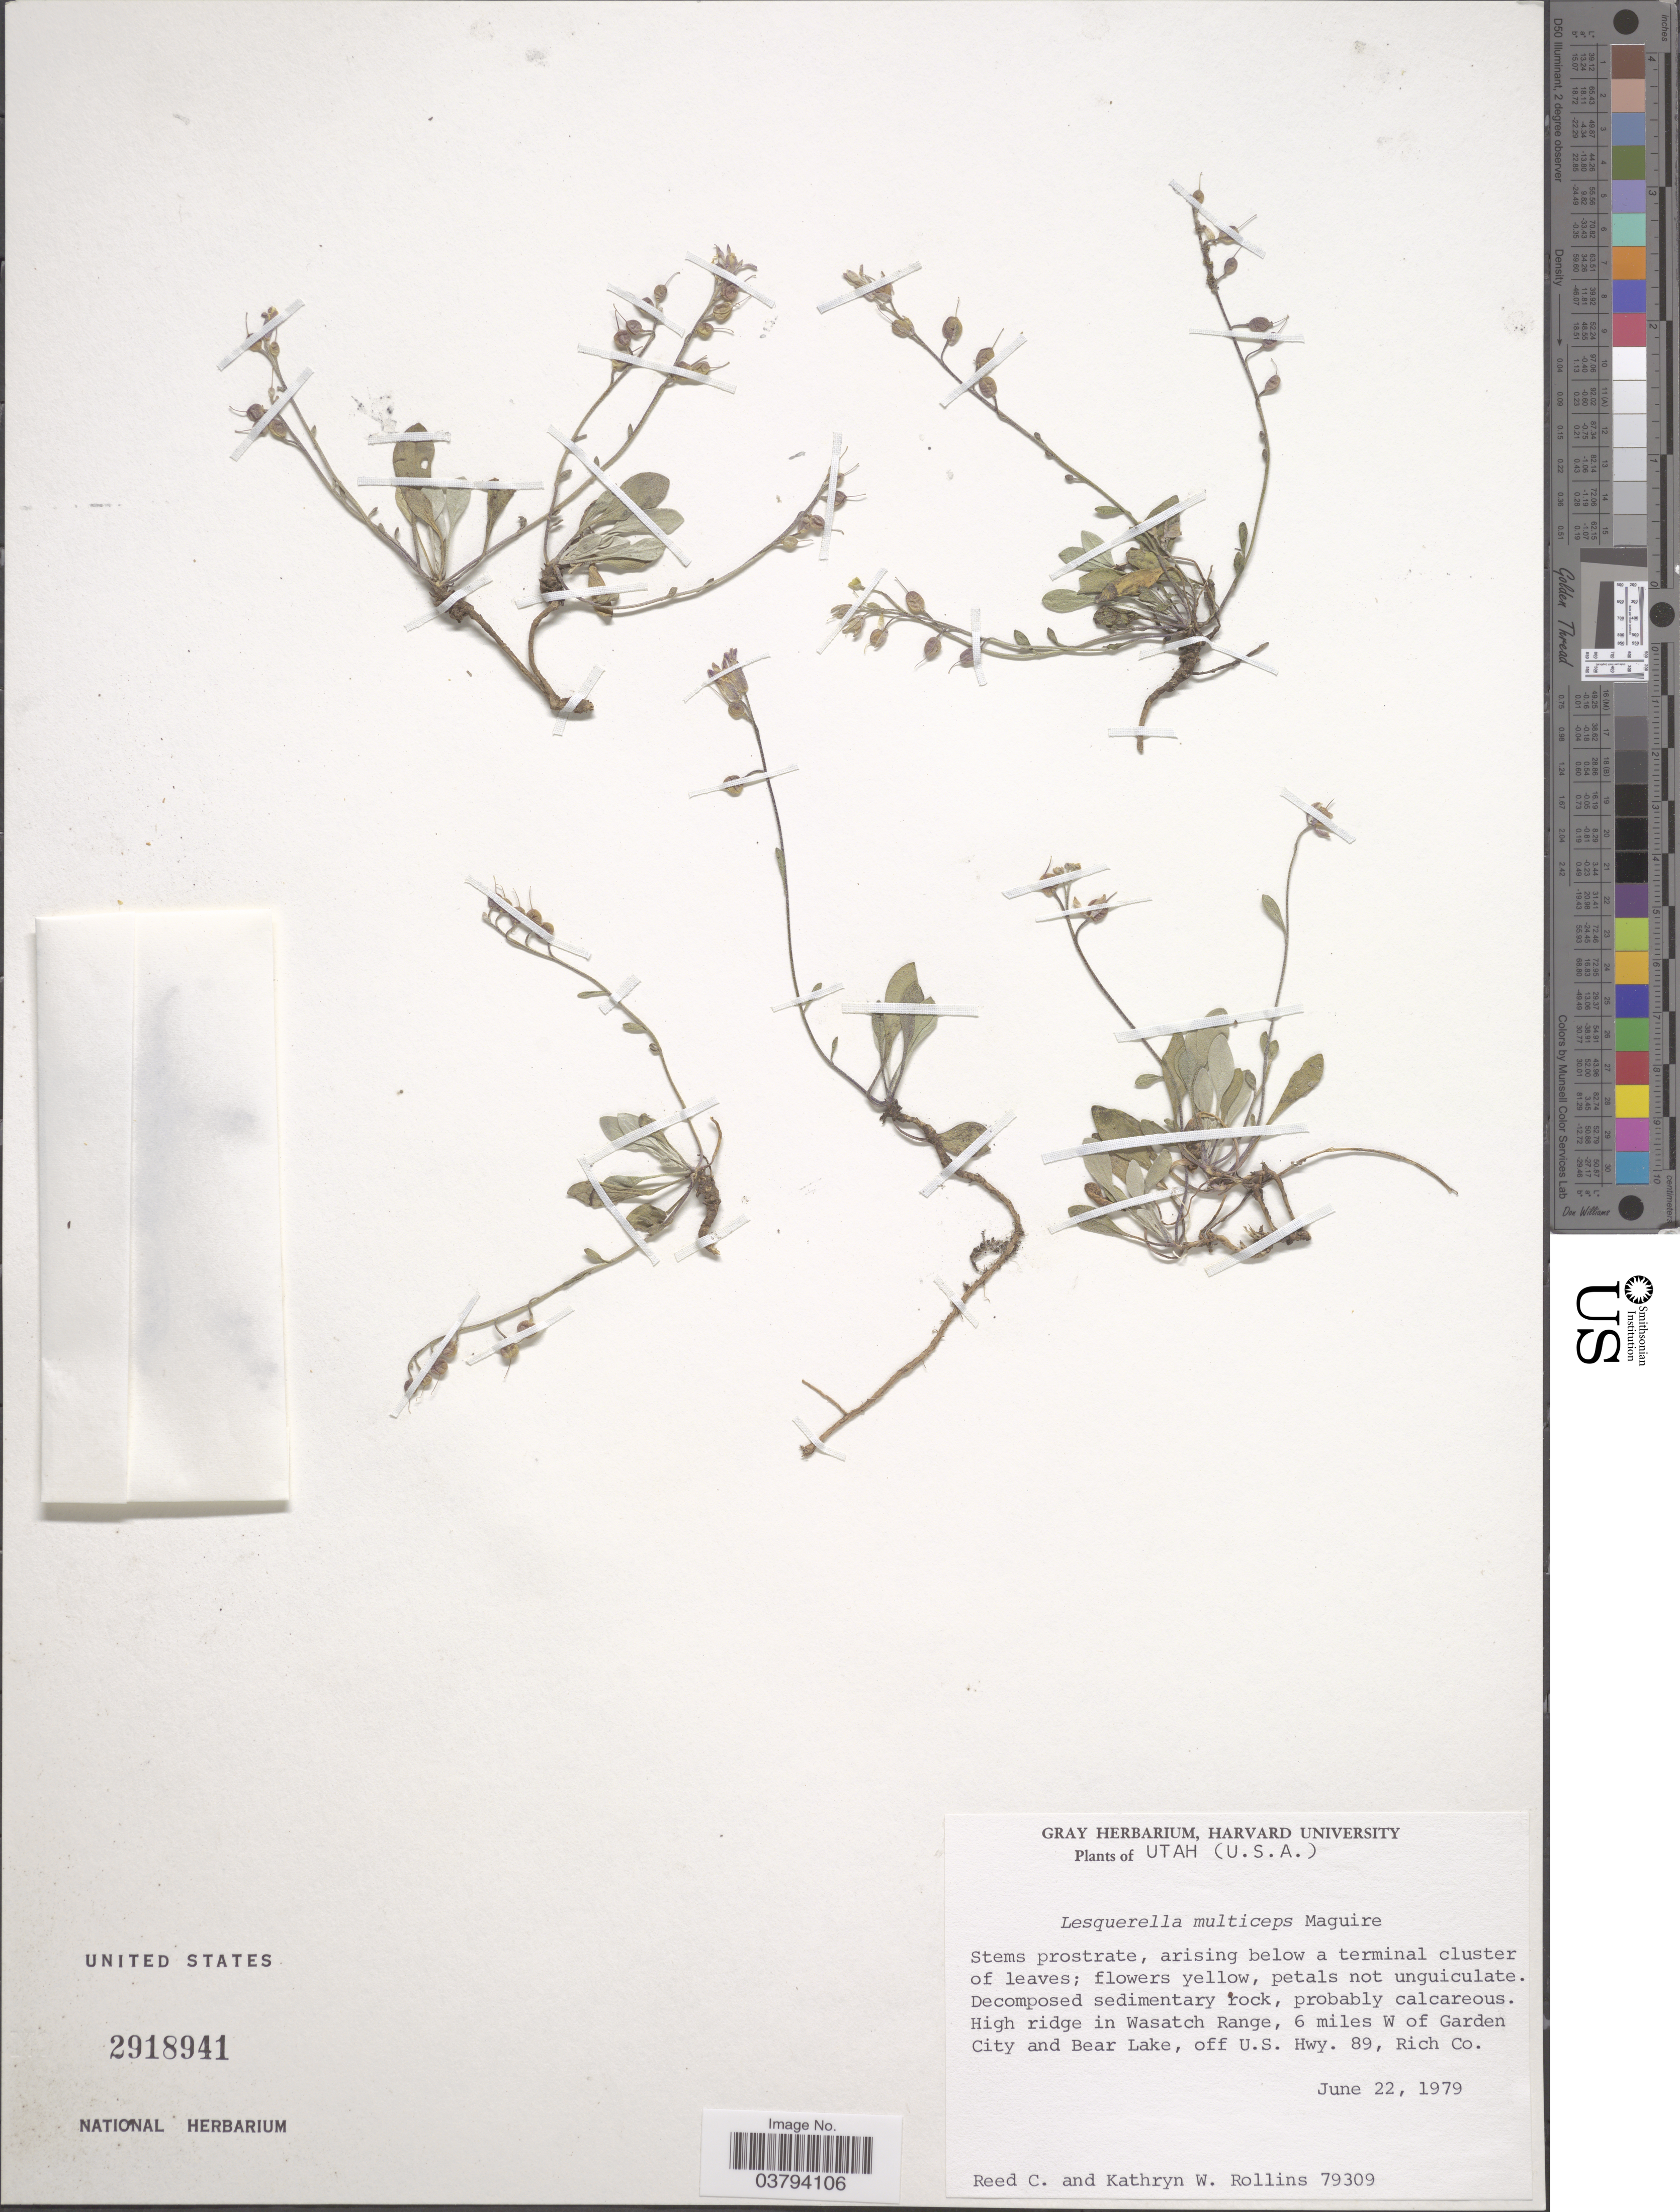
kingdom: Plantae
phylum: Tracheophyta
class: Magnoliopsida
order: Brassicales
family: Brassicaceae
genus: Lesquerella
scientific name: Lesquerella multiceps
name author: Maguire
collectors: R. C. Rollins & K. W. Rollins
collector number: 79309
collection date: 1979-06-22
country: United States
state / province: Utah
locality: High ridge in Wasatch Range, 6 miles W of Garden City and Bear Lake, off U.S. Hwy. 89, Rich Co.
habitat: decomposed sedimentary rock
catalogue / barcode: US 2918941